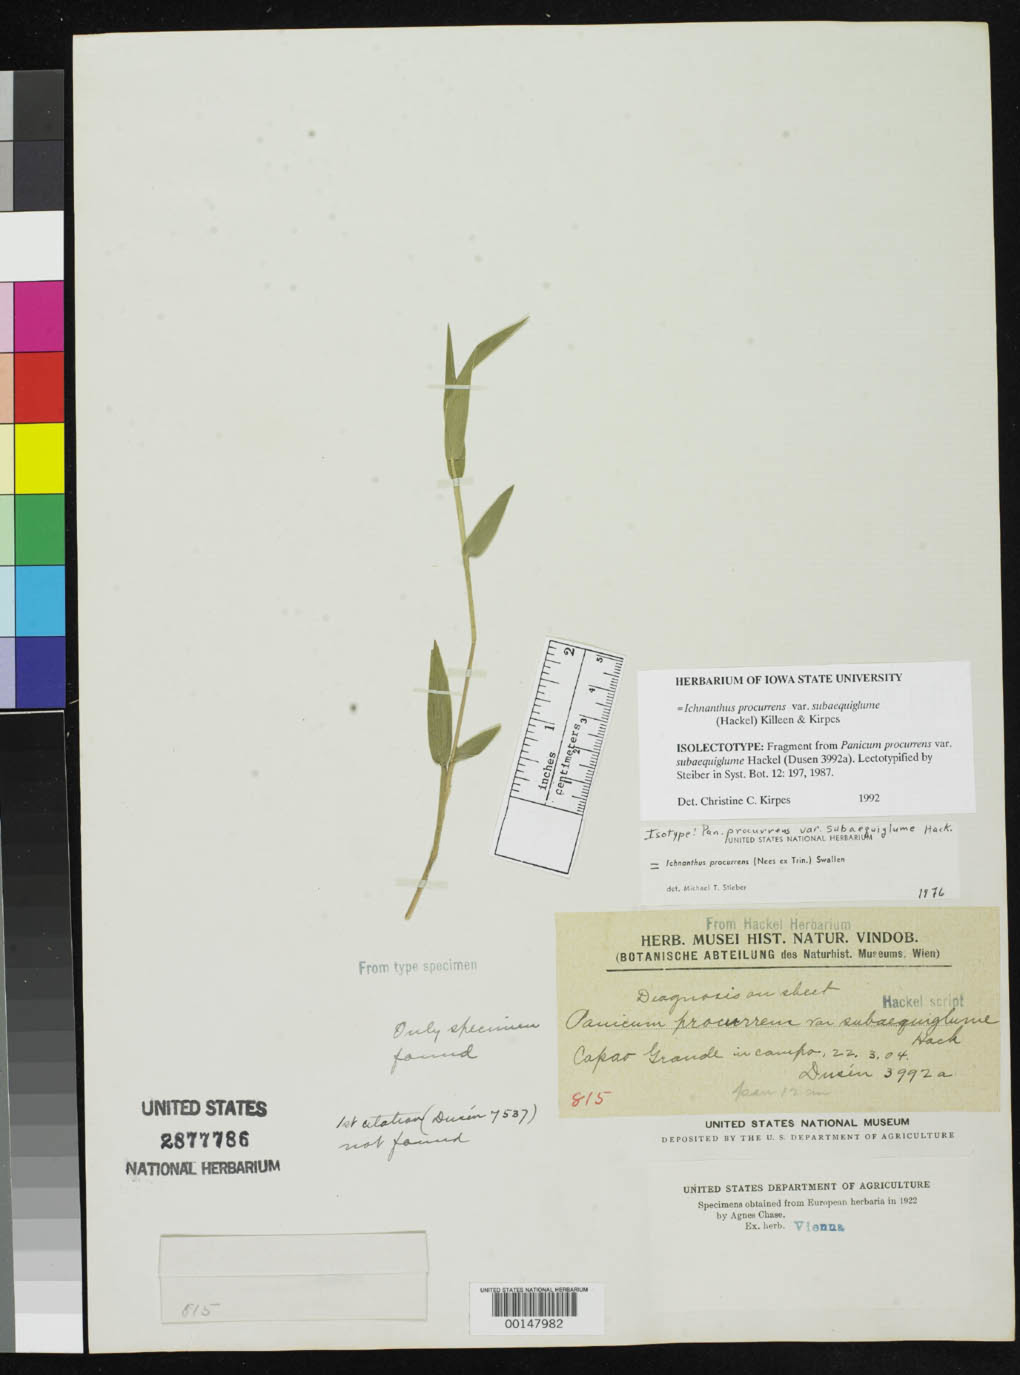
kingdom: Plantae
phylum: Tracheophyta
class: Liliopsida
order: Poales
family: Poaceae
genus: Panicum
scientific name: Panicum procurrens var. subaequiglume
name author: Hack. in Ekman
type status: Isolectotype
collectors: P. Dusén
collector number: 3992a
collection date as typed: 22 Mar 1904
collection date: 1904-03-22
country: Brazil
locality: Capao Grande.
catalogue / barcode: US 2877786